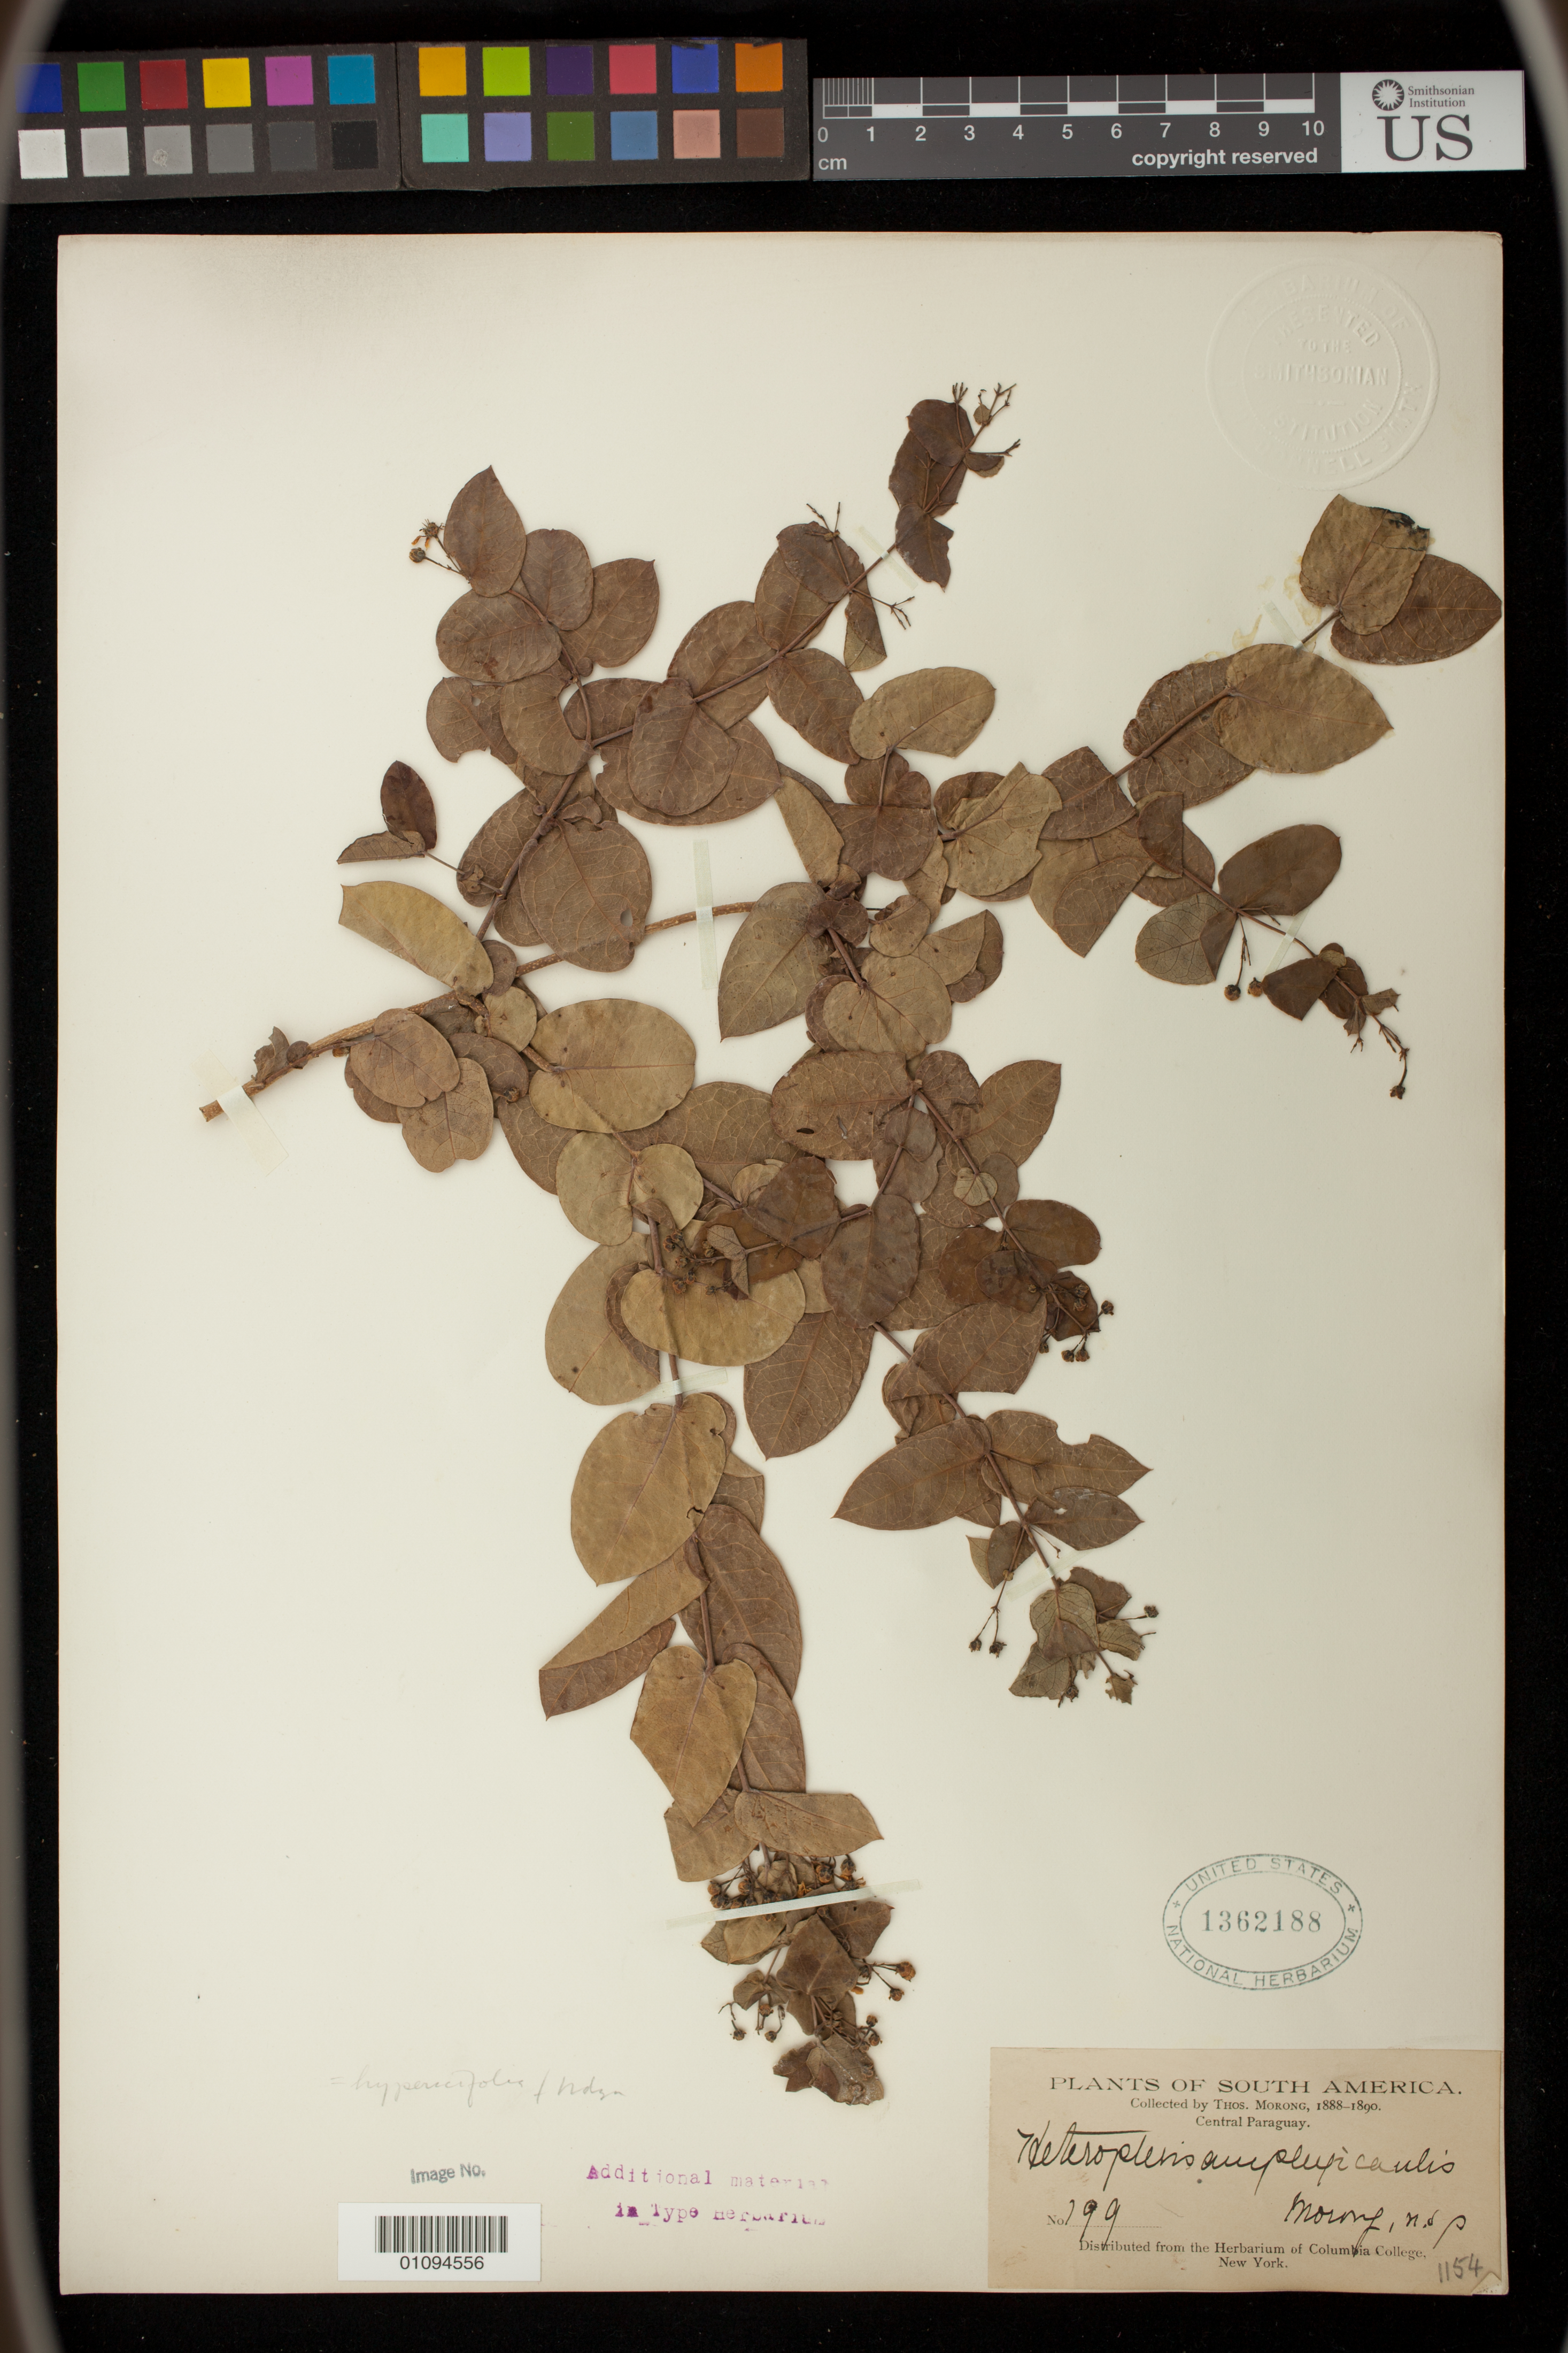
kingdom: Plantae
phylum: Tracheophyta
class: Magnoliopsida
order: Malpighiales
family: Malpighiaceae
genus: Heteropterys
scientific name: Heteropterys amplexicaulis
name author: Morong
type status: Isotype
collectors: T. Morong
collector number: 199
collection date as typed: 1888 to -- -- 1890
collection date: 1888/1890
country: Paraguay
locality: Central paraguay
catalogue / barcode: US 1362188